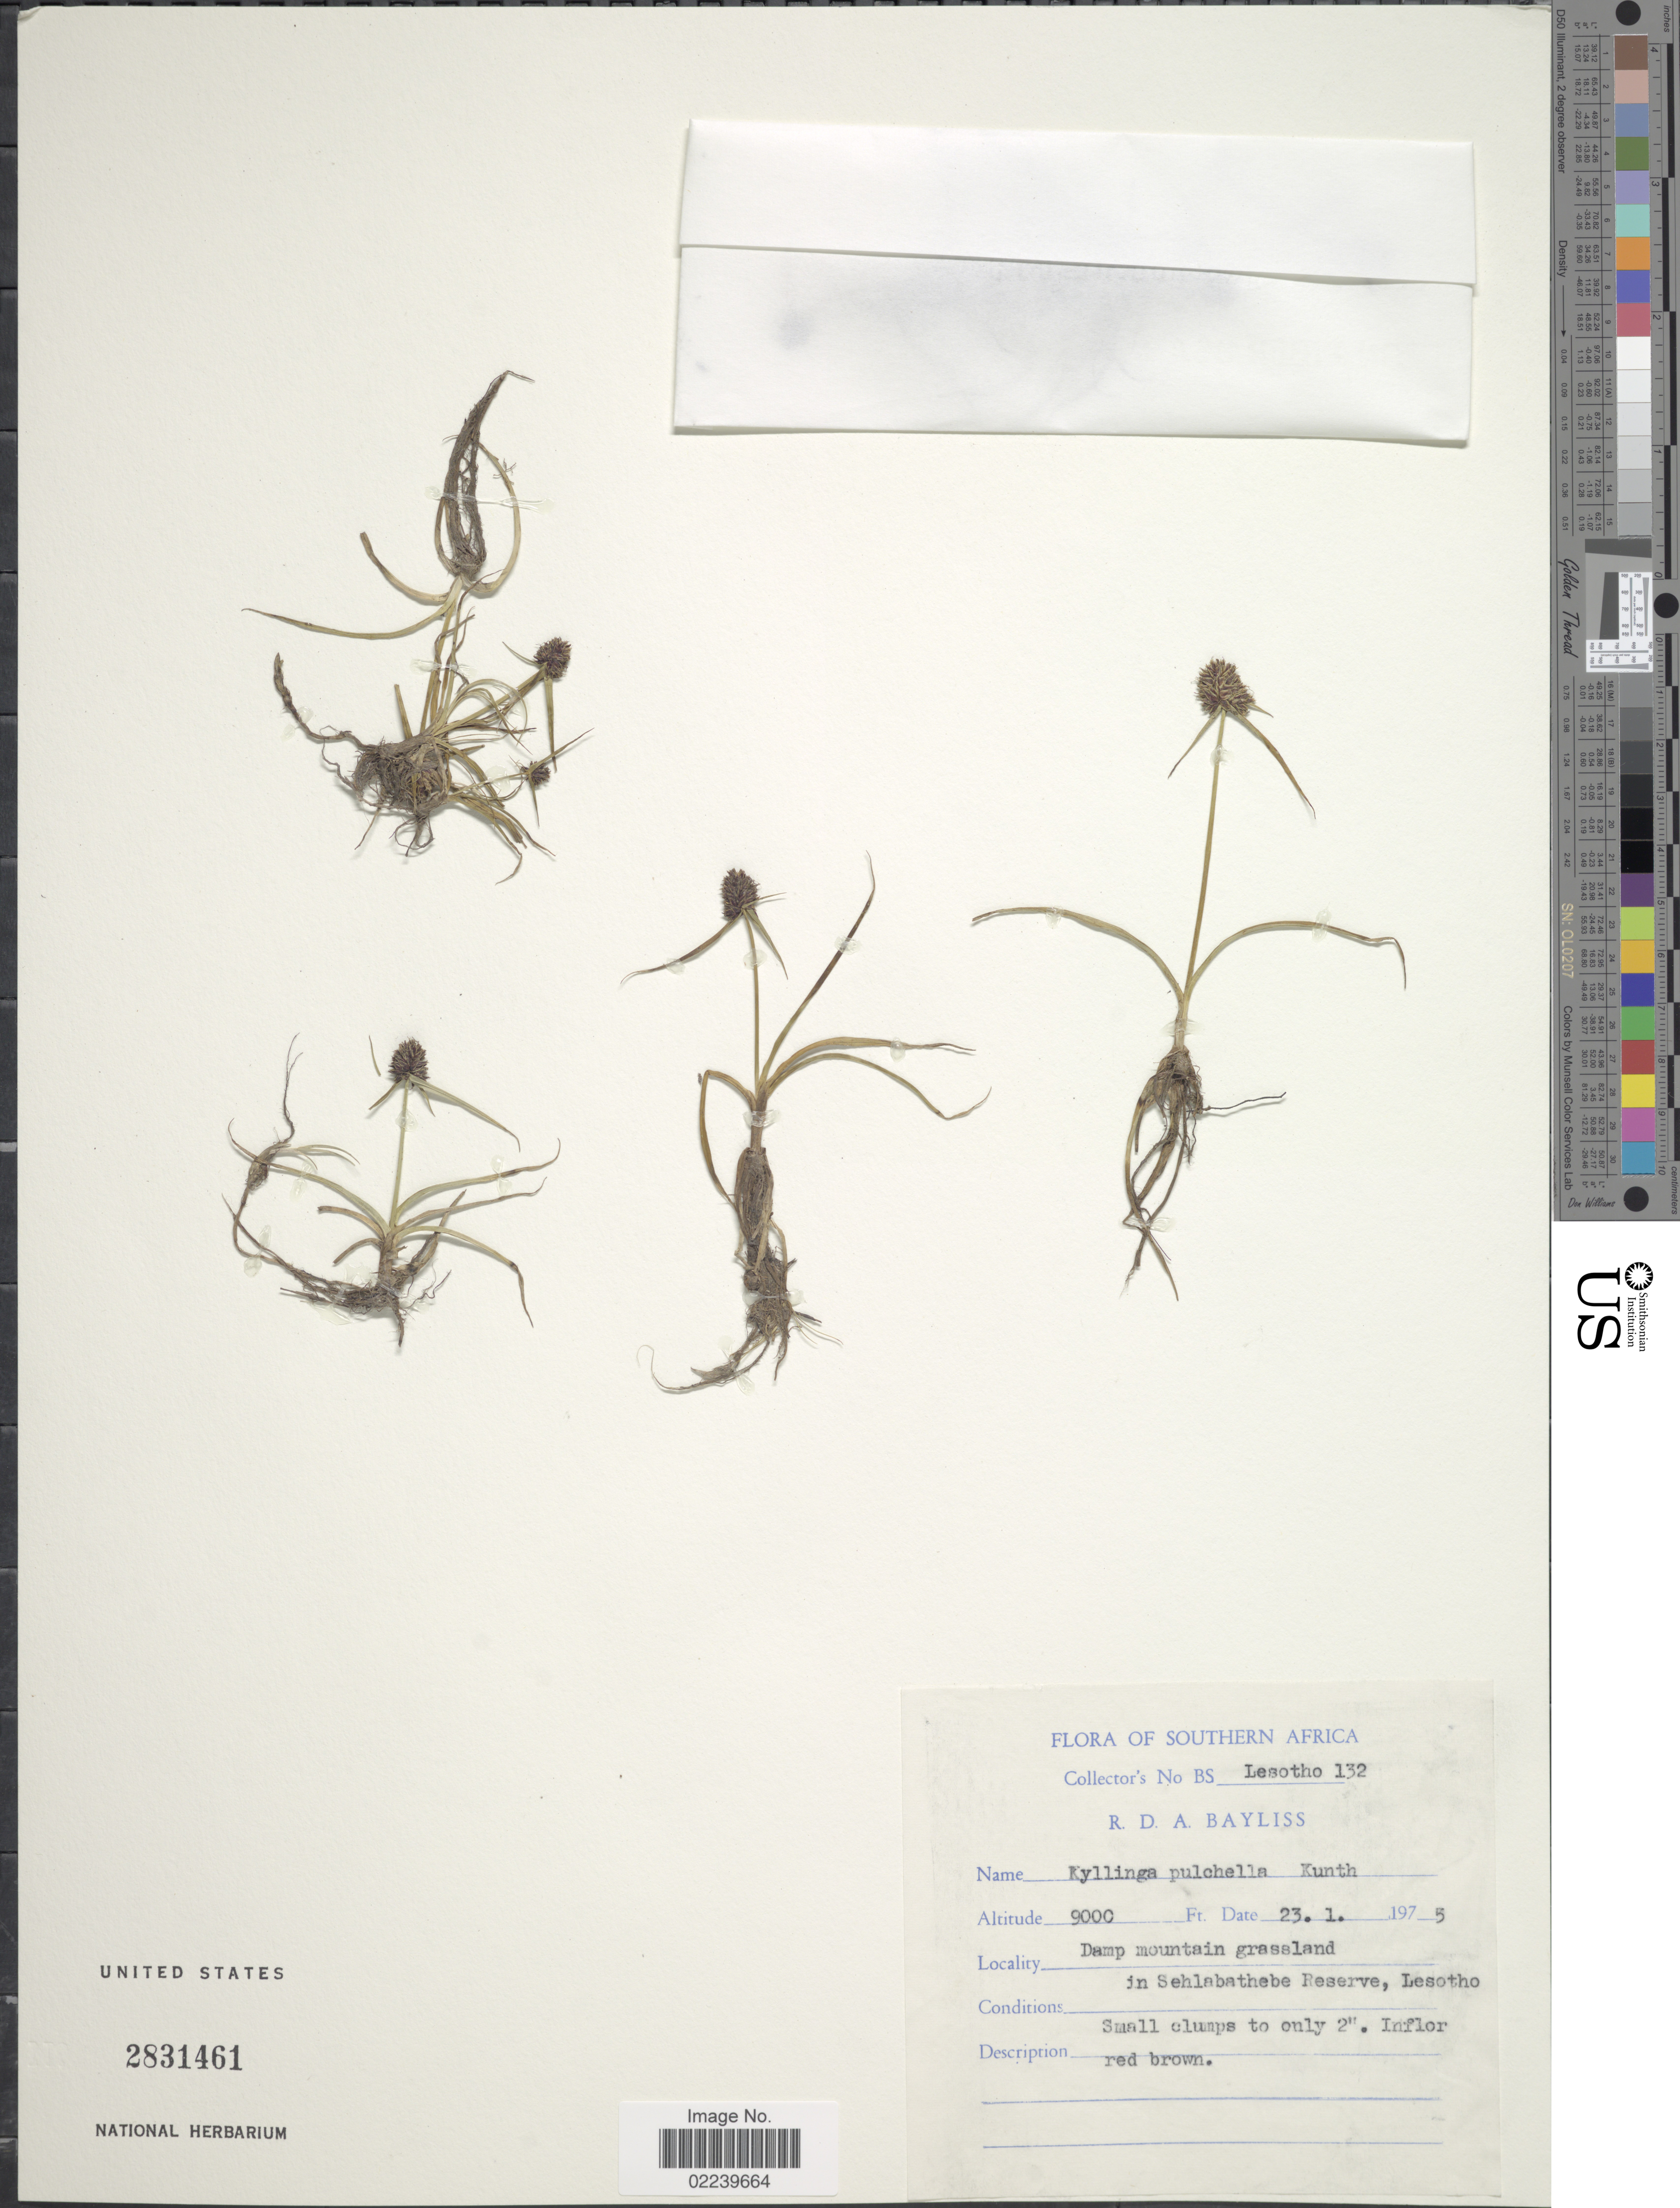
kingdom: Plantae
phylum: Tracheophyta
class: Liliopsida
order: Poales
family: Cyperaceae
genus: Cyperus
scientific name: Cyperus afrorobustus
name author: Lye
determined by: Strong, M. T., (US), Smithsonian Institution - National Museum of Natural History (UNITED STATES)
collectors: R. Bayliss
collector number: BS 132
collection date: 1975-01-23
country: Lesotho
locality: In Sehlabathebe Reserve, Lesotho. Southern Africa [unsure placement]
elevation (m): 2743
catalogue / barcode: US 2831461